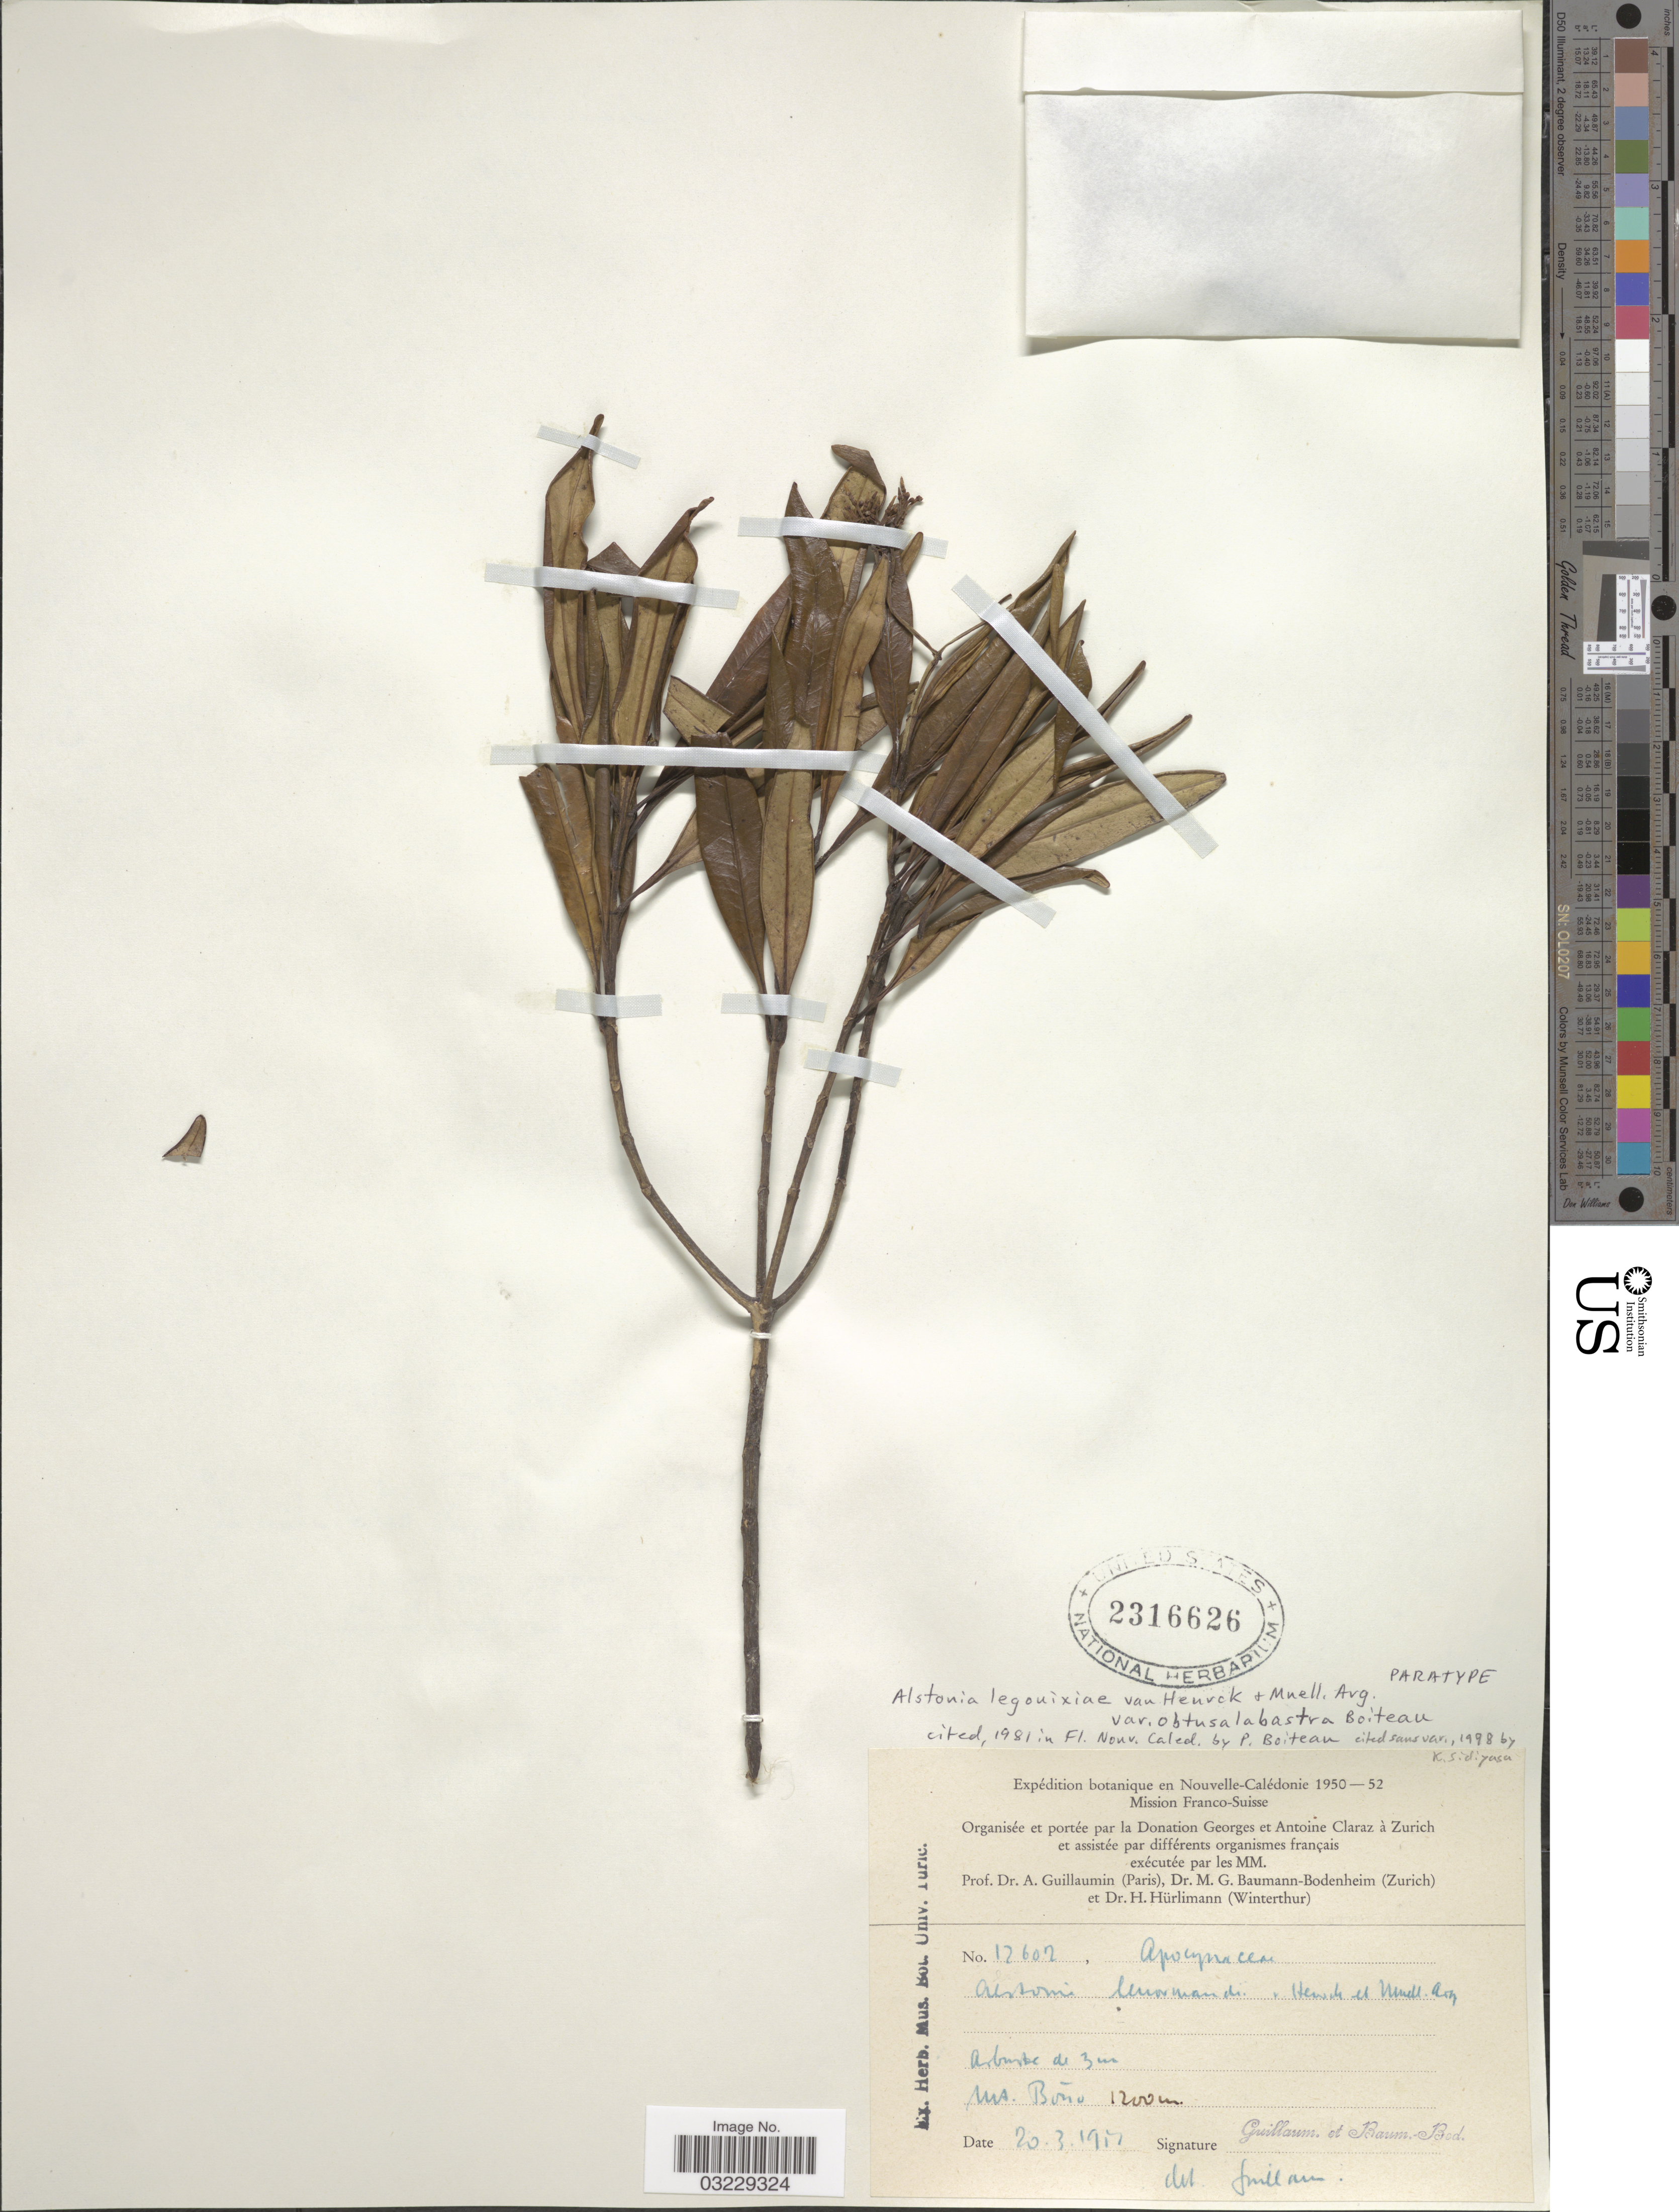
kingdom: Plantae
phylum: Tracheophyta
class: Magnoliopsida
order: Gentianales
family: Apocynaceae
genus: Alstonia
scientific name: Alstonia legouixiae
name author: Van Heurck & Müll. Arg.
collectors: A. Guillaumin & M. G. Baumann-Bodenheim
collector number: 17607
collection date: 1951-03-20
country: New Caledonia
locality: Mt. Bouo.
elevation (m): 1200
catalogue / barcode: US 2316626